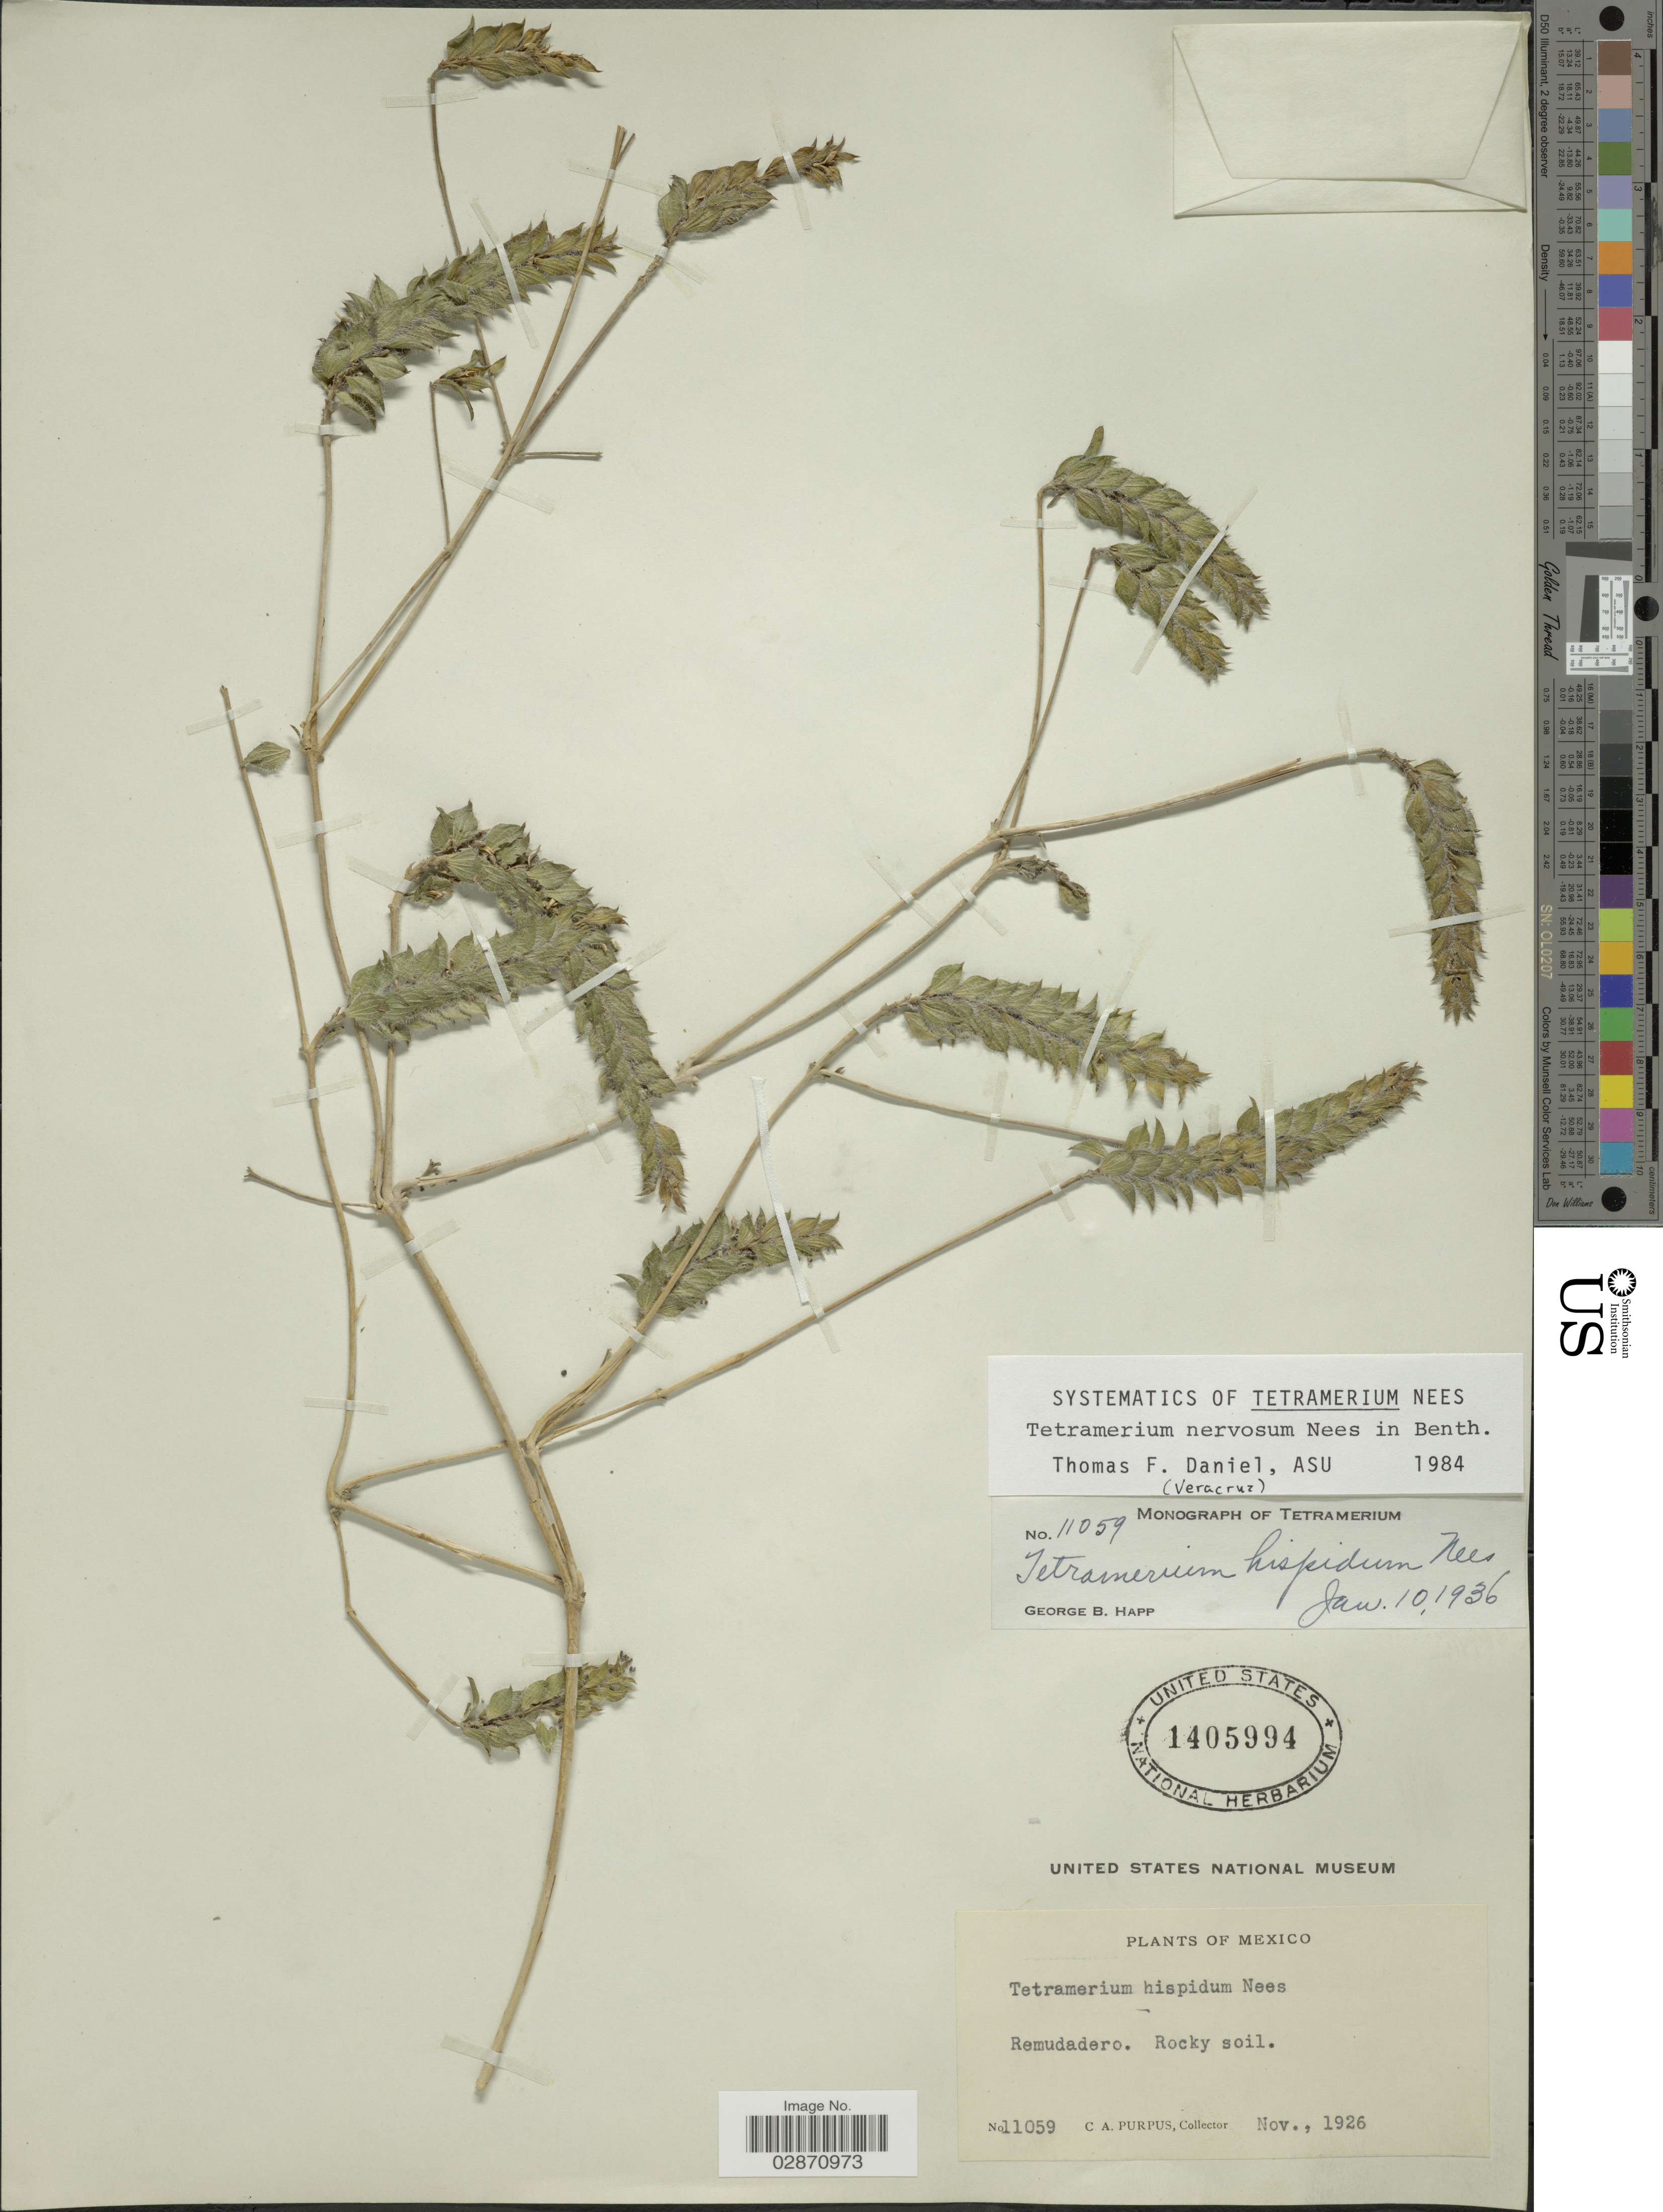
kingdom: Plantae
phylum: Tracheophyta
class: Magnoliopsida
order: Lamiales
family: Acanthaceae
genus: Tetramerium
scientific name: Tetramerium nervosum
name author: Nees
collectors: C. A. Purpus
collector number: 11059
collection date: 1926-11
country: Mexico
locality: Remudadero.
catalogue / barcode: US 1405994